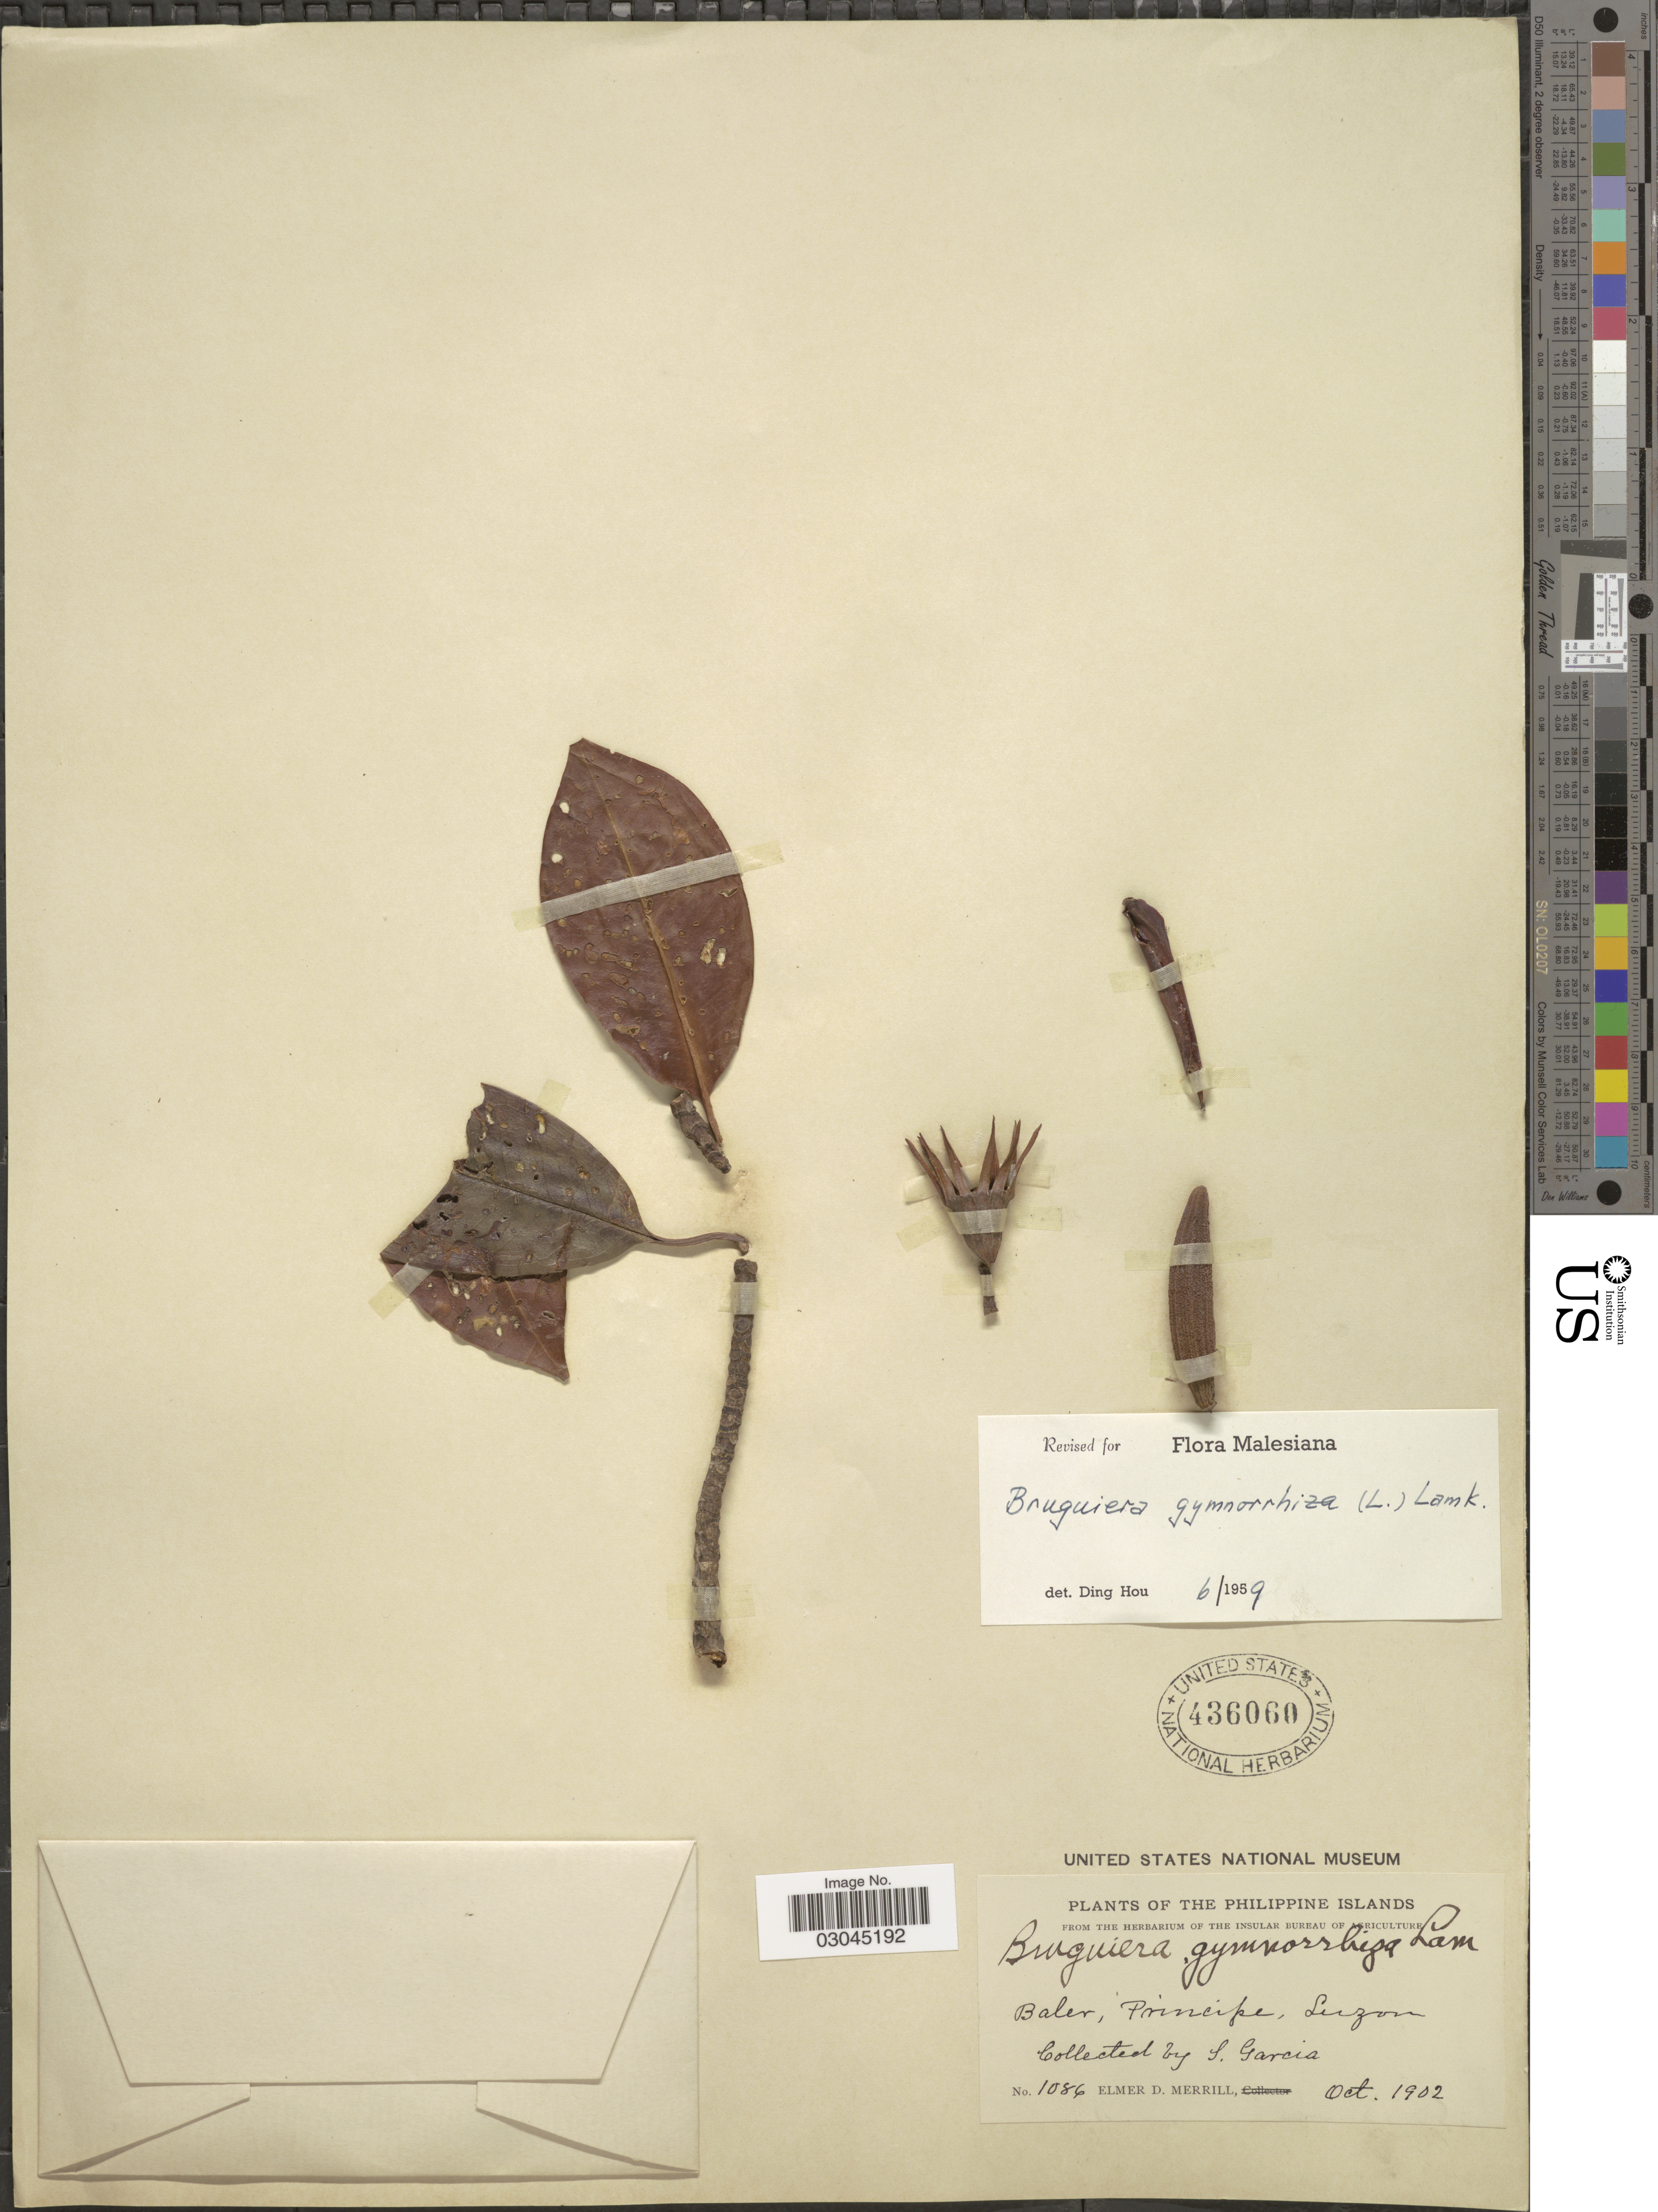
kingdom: Plantae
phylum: Tracheophyta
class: Magnoliopsida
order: Malpighiales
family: Rhizophoraceae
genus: Bruguiera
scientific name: Bruguiera gymnorhiza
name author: (L.) Savigny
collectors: S. Garcia & E. D. Merrill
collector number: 1086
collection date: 1902-10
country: Philippines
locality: Baler, Principe, Luzon.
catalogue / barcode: US 436060